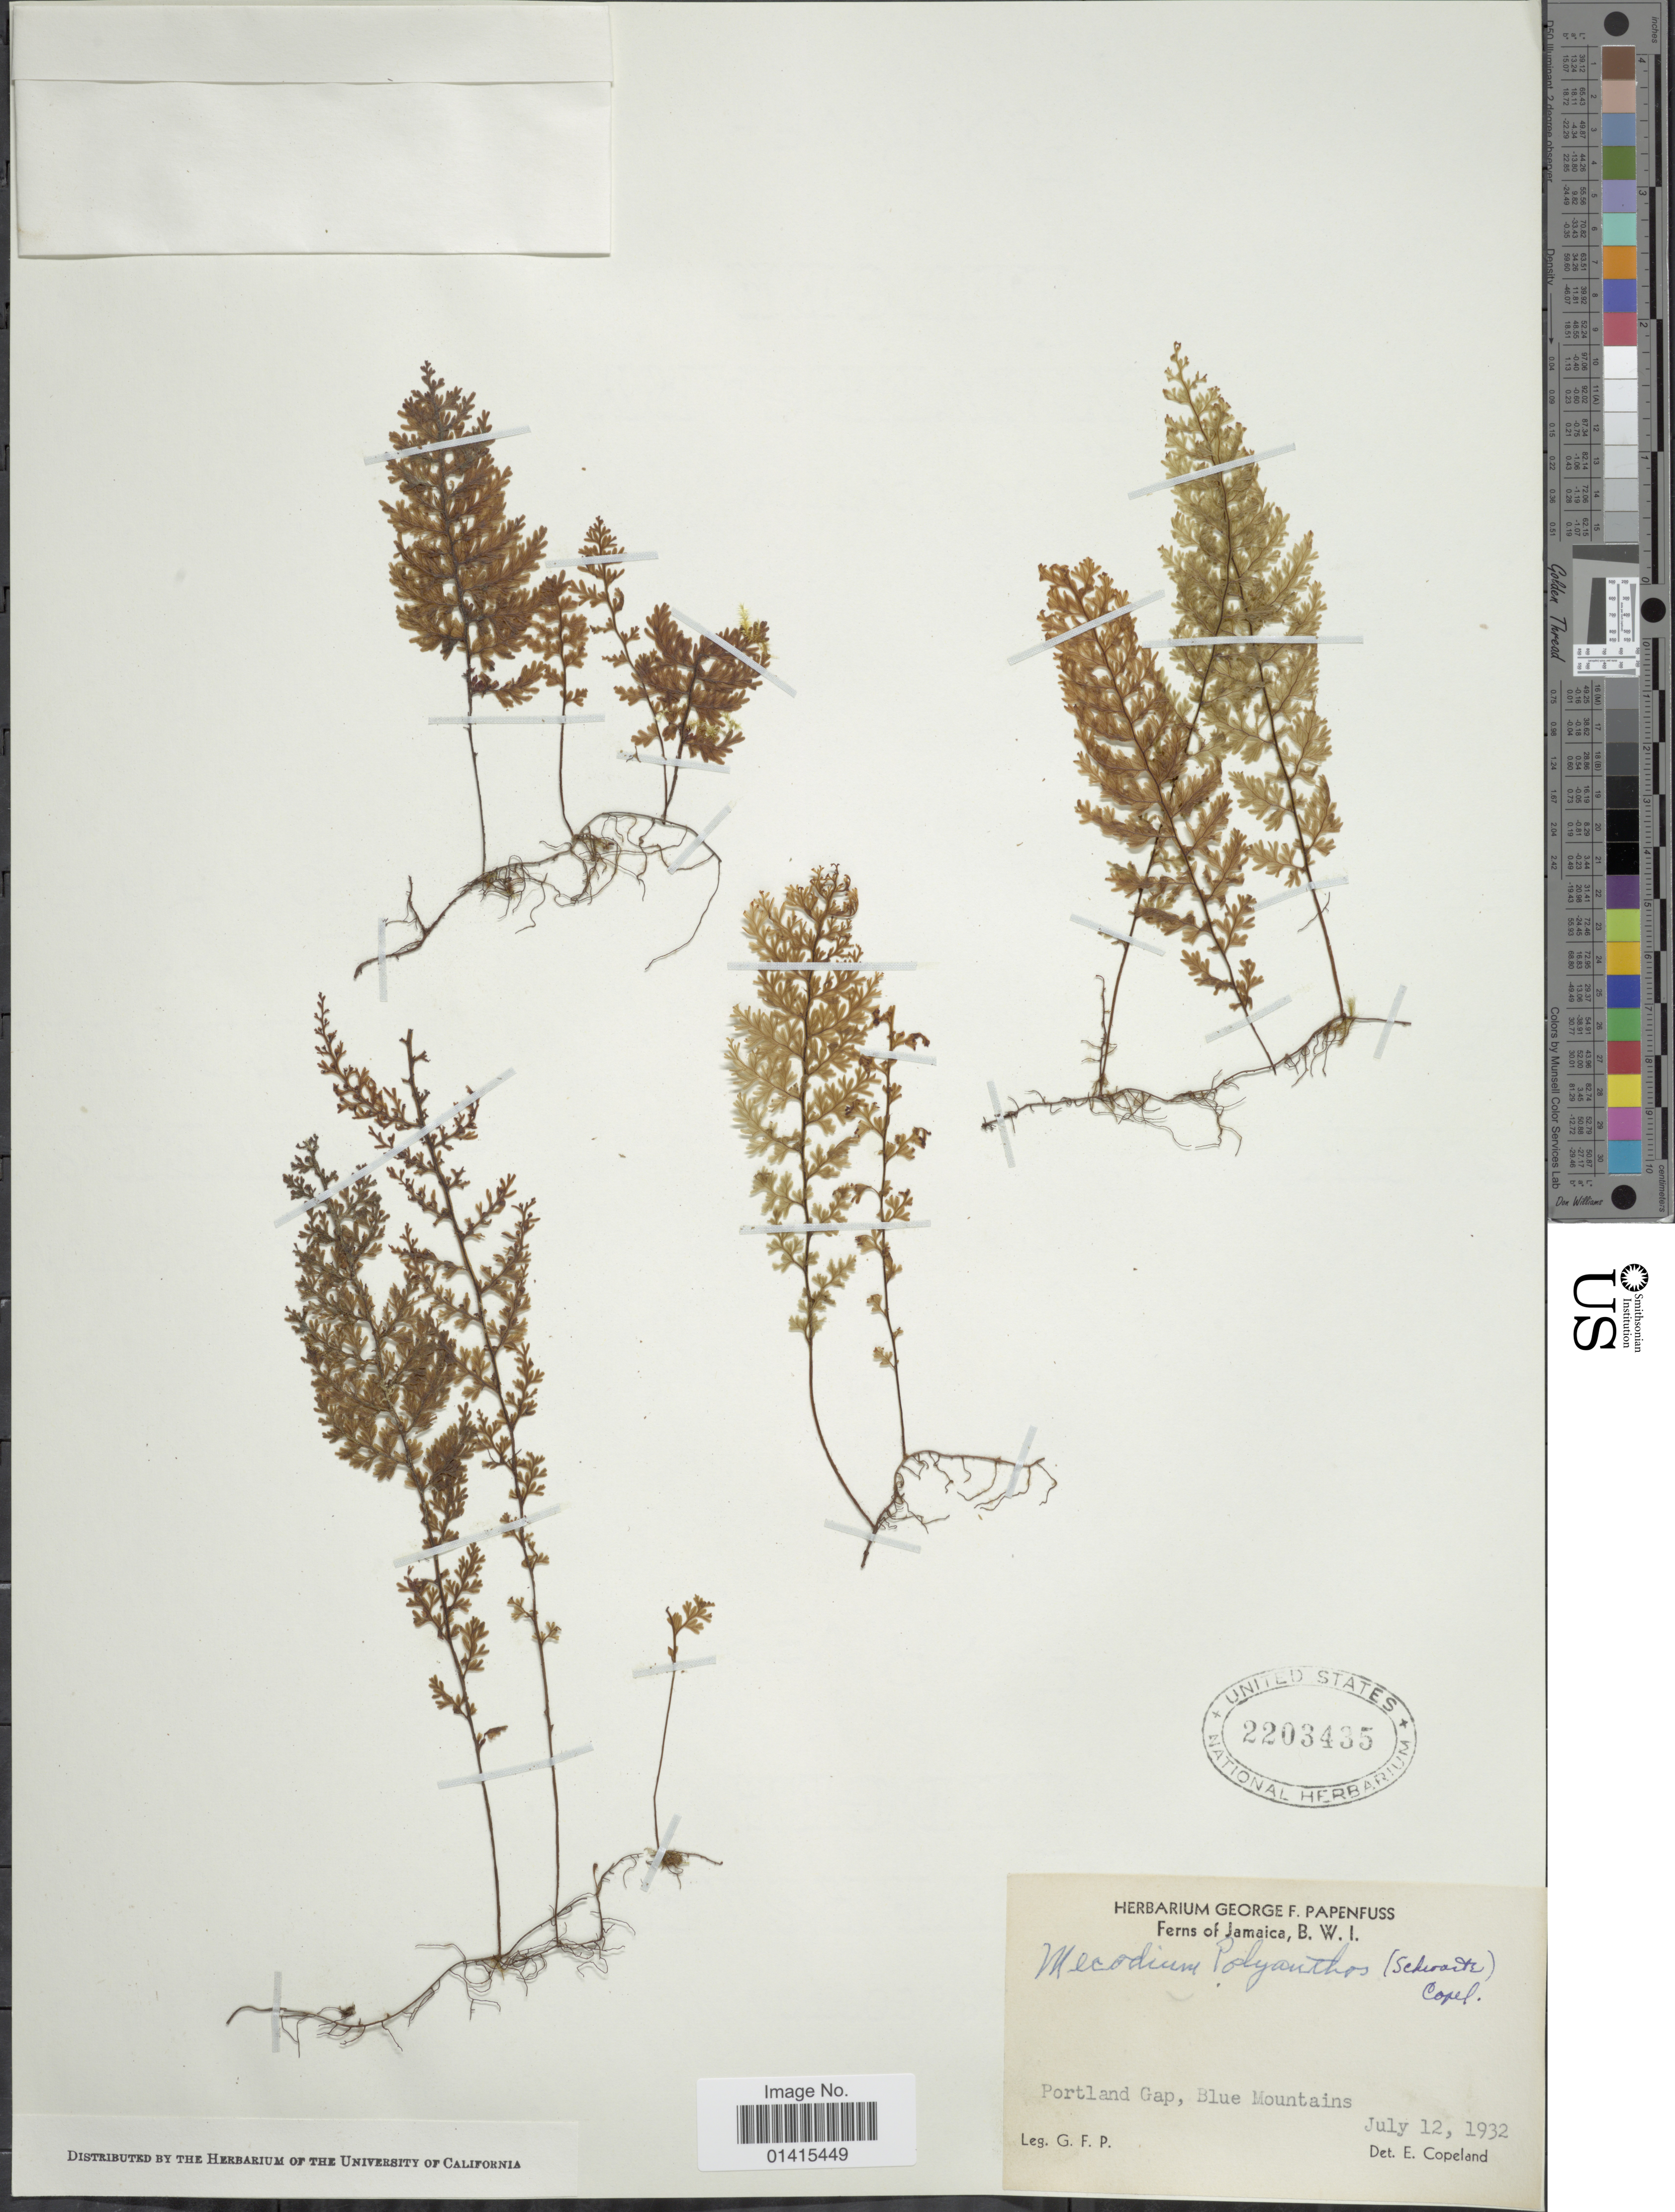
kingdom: Plantae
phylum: Tracheophyta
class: Polypodiopsida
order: Hymenophyllales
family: Hymenophyllaceae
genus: Hymenophyllum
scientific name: Hymenophyllum polyanthos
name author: (Sw.) Sw.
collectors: G. Papenfuss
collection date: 1932-07-12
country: Jamaica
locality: Ferns of Jamaica, B.W.I., Portland Gap, Blue Mountains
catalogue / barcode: US 2203435